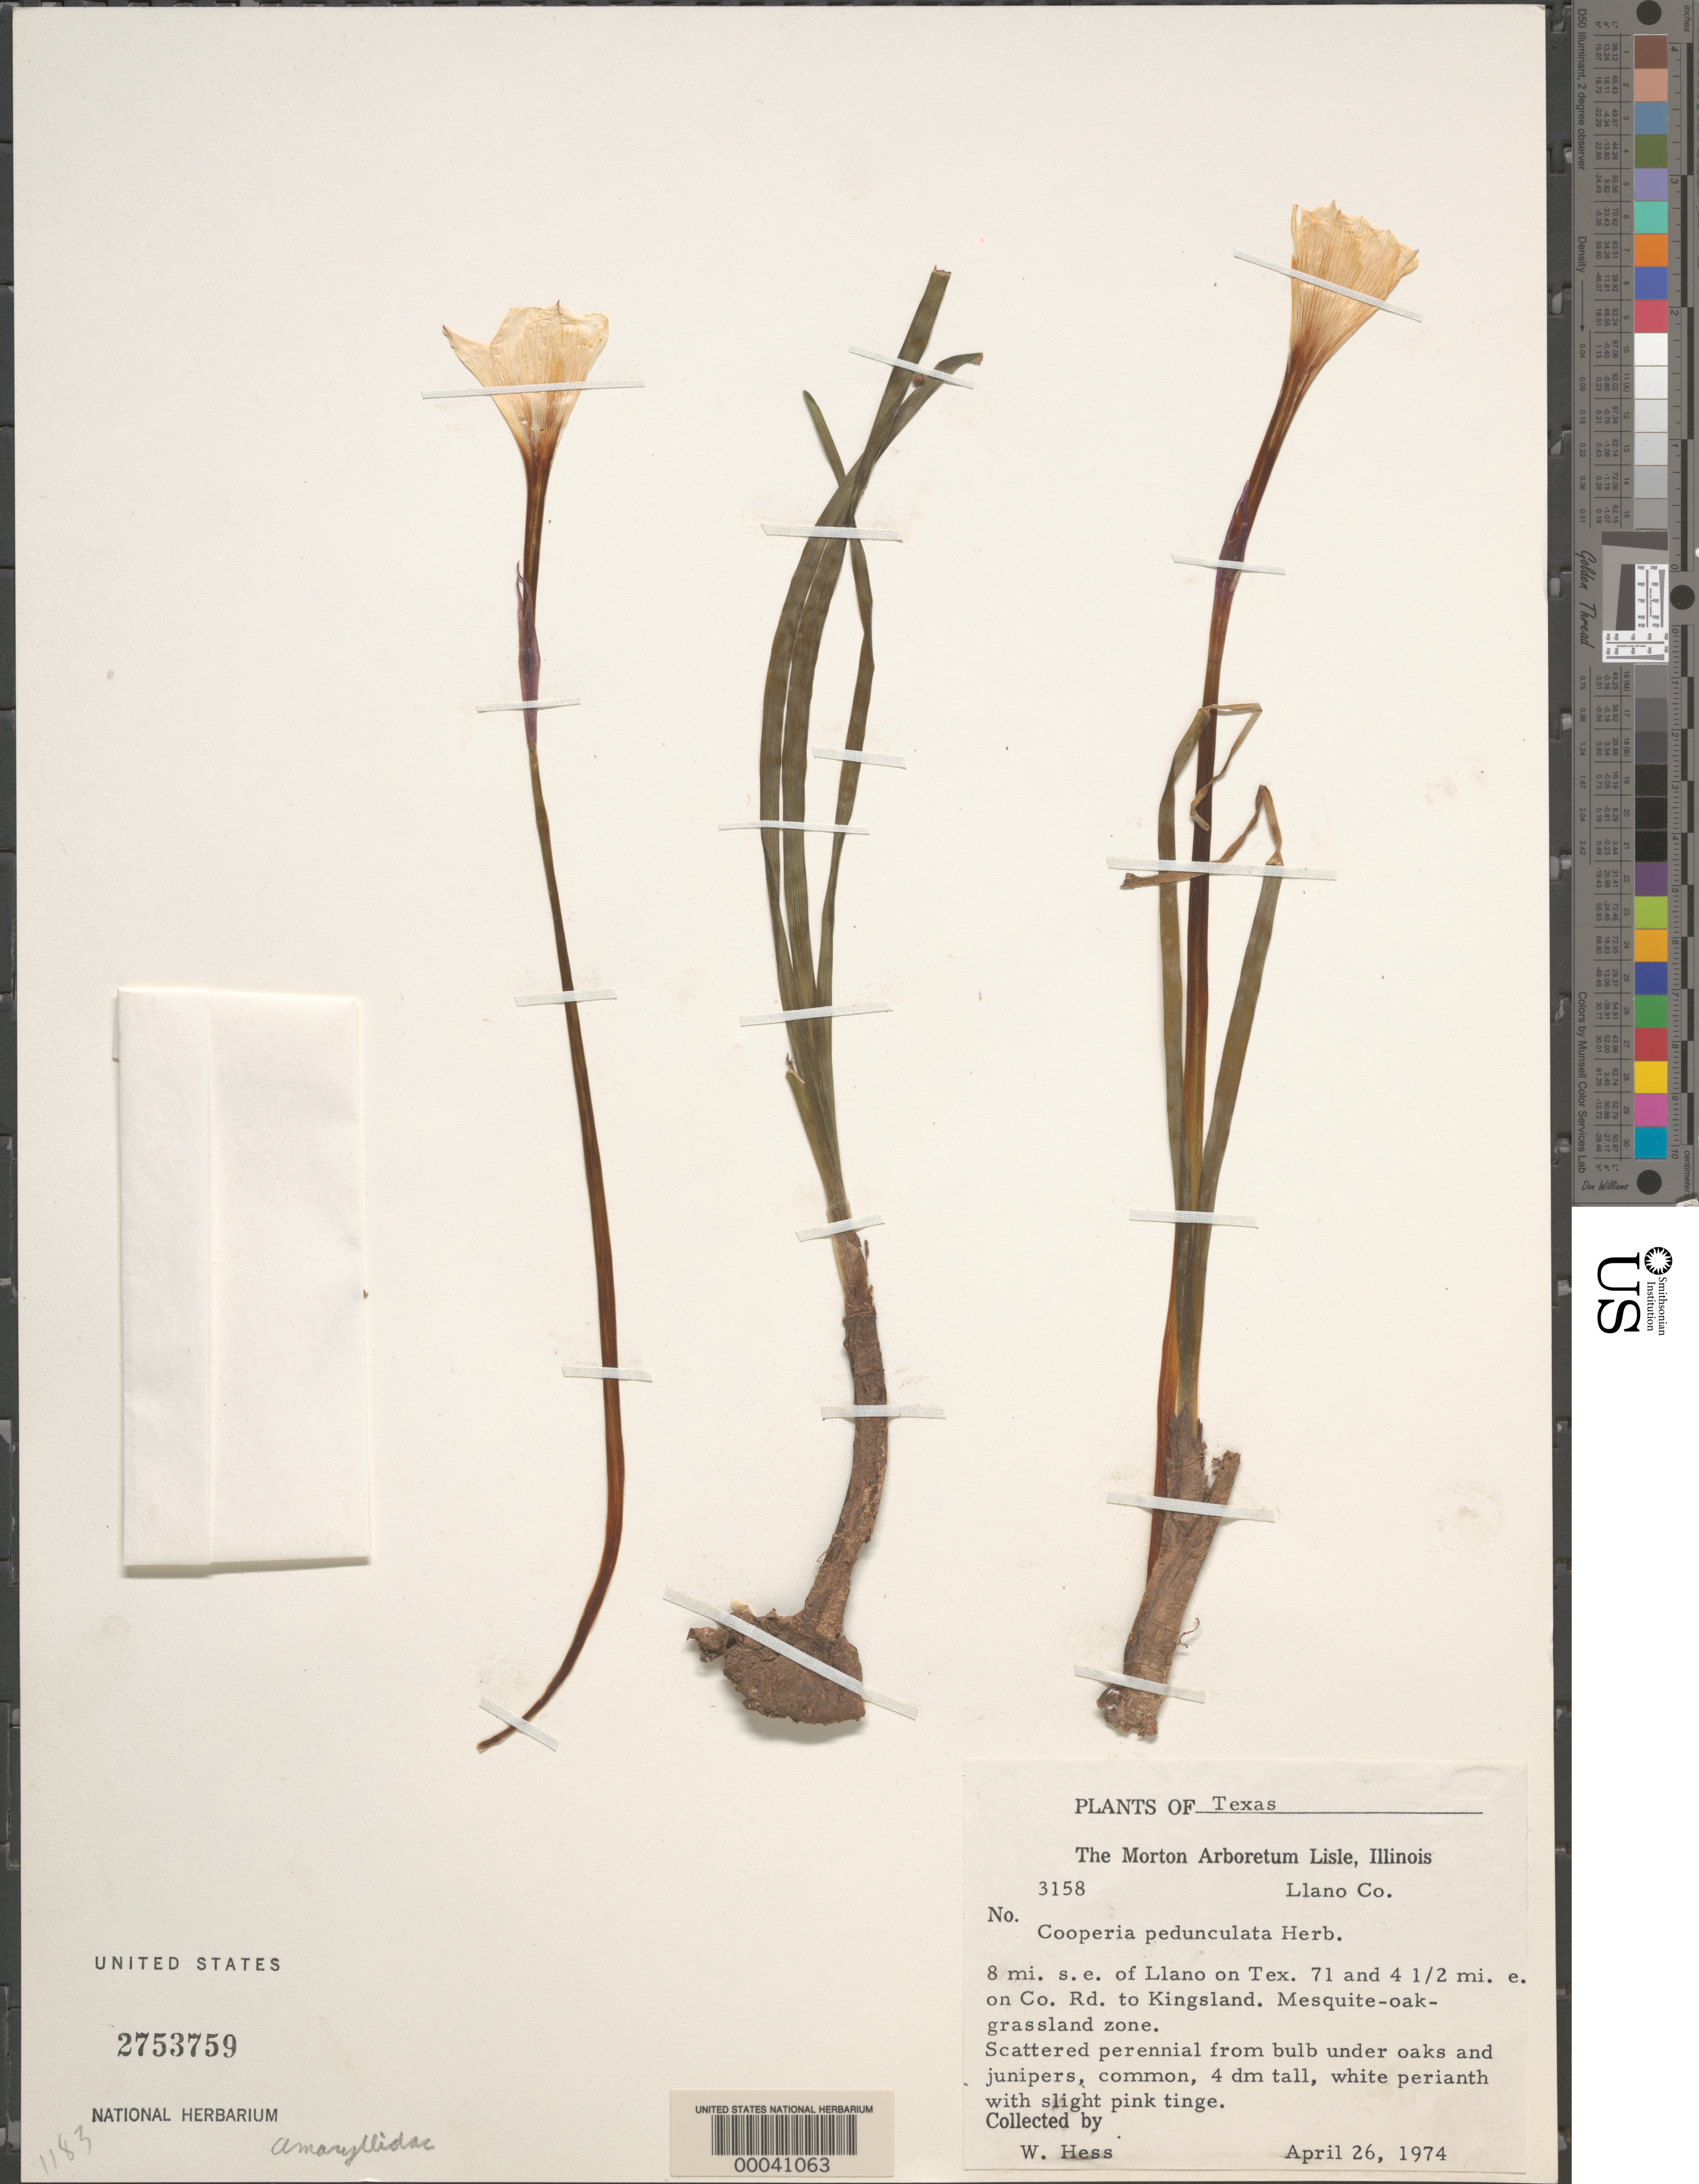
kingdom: Plantae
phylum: Tracheophyta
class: Liliopsida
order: Asparagales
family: Amaryllidaceae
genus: Zephyranthes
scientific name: Zephyranthes drummondii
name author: D. Don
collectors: W. Hess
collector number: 3158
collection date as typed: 26 Apr 1974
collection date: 1974-04-26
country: United States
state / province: Texas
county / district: Llano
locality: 8 mi. se of Llano on Tex 71 and 4.5 mi. e on Co. Rd to Kingsland.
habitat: Mesquite-oak-grassland zone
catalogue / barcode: US 2753759